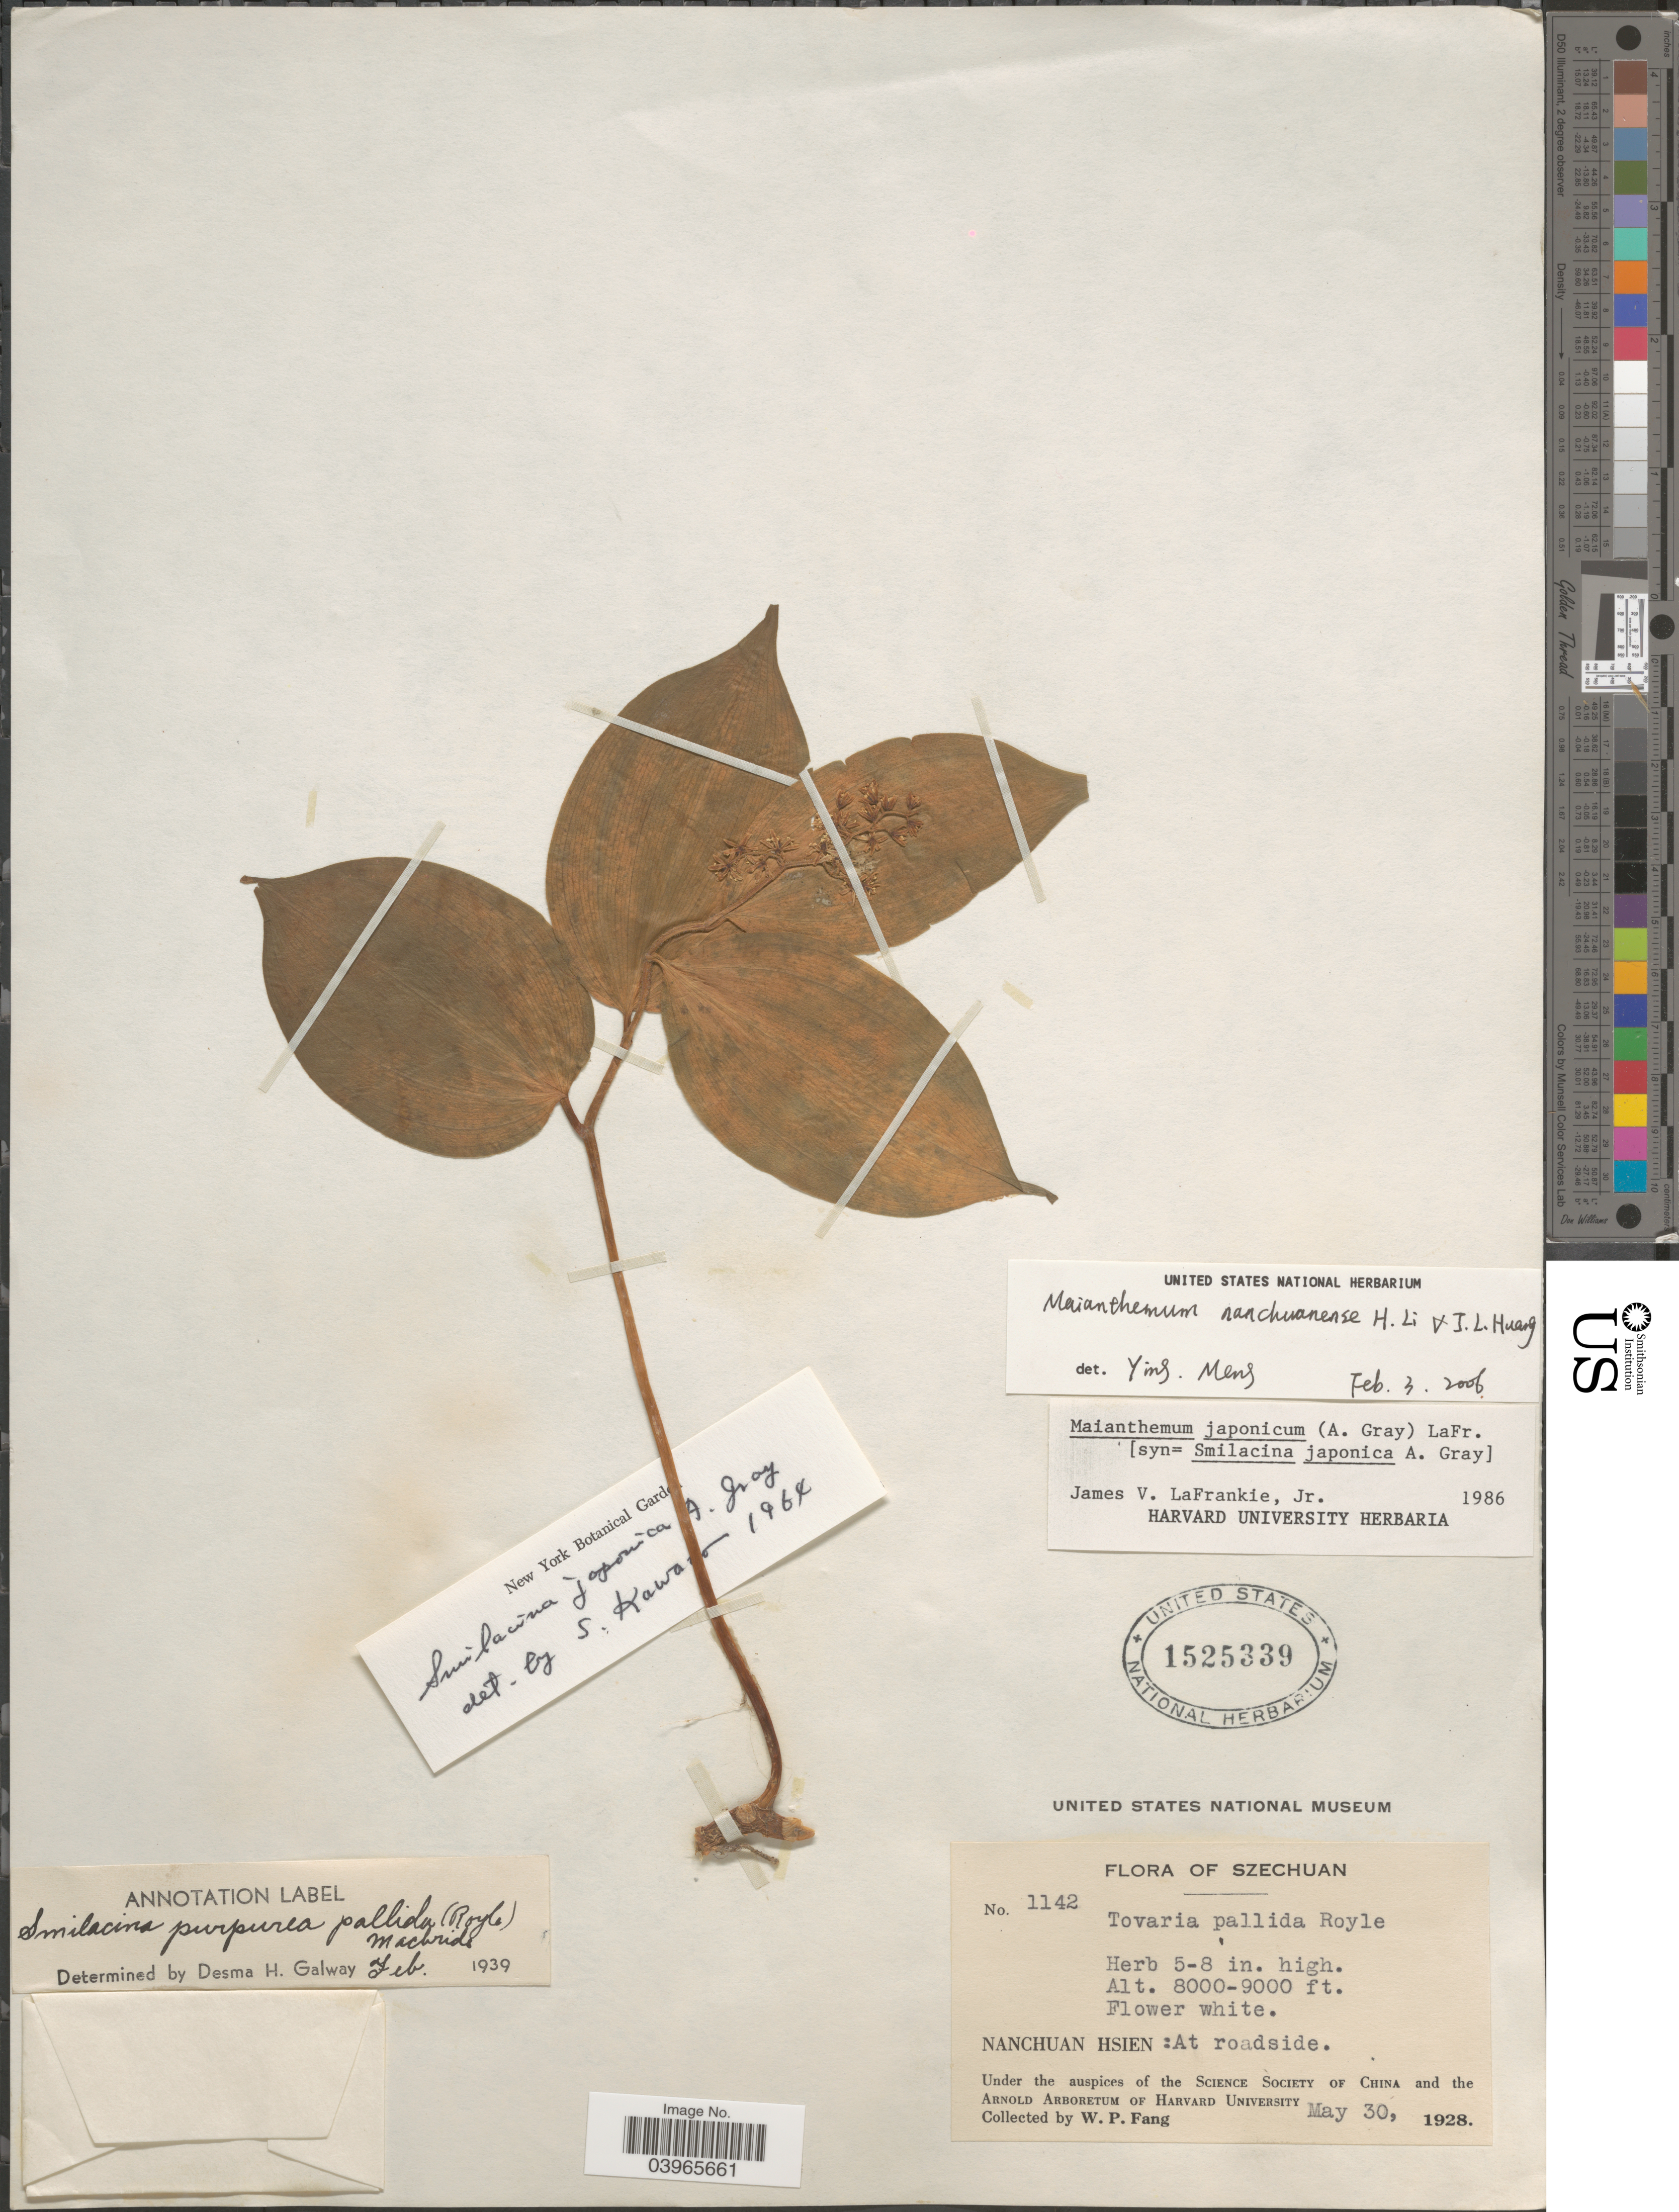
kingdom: Plantae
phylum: Tracheophyta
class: Liliopsida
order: Asparagales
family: Asparagaceae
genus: Maianthemum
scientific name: Maianthemum japonicum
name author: (A. Gray) La Frankie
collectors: W. P. Fang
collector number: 1142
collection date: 1928-05-30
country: China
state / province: Sichuan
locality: Szechuan. Nanchuan Hsien.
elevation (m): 2438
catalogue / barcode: US 1525339